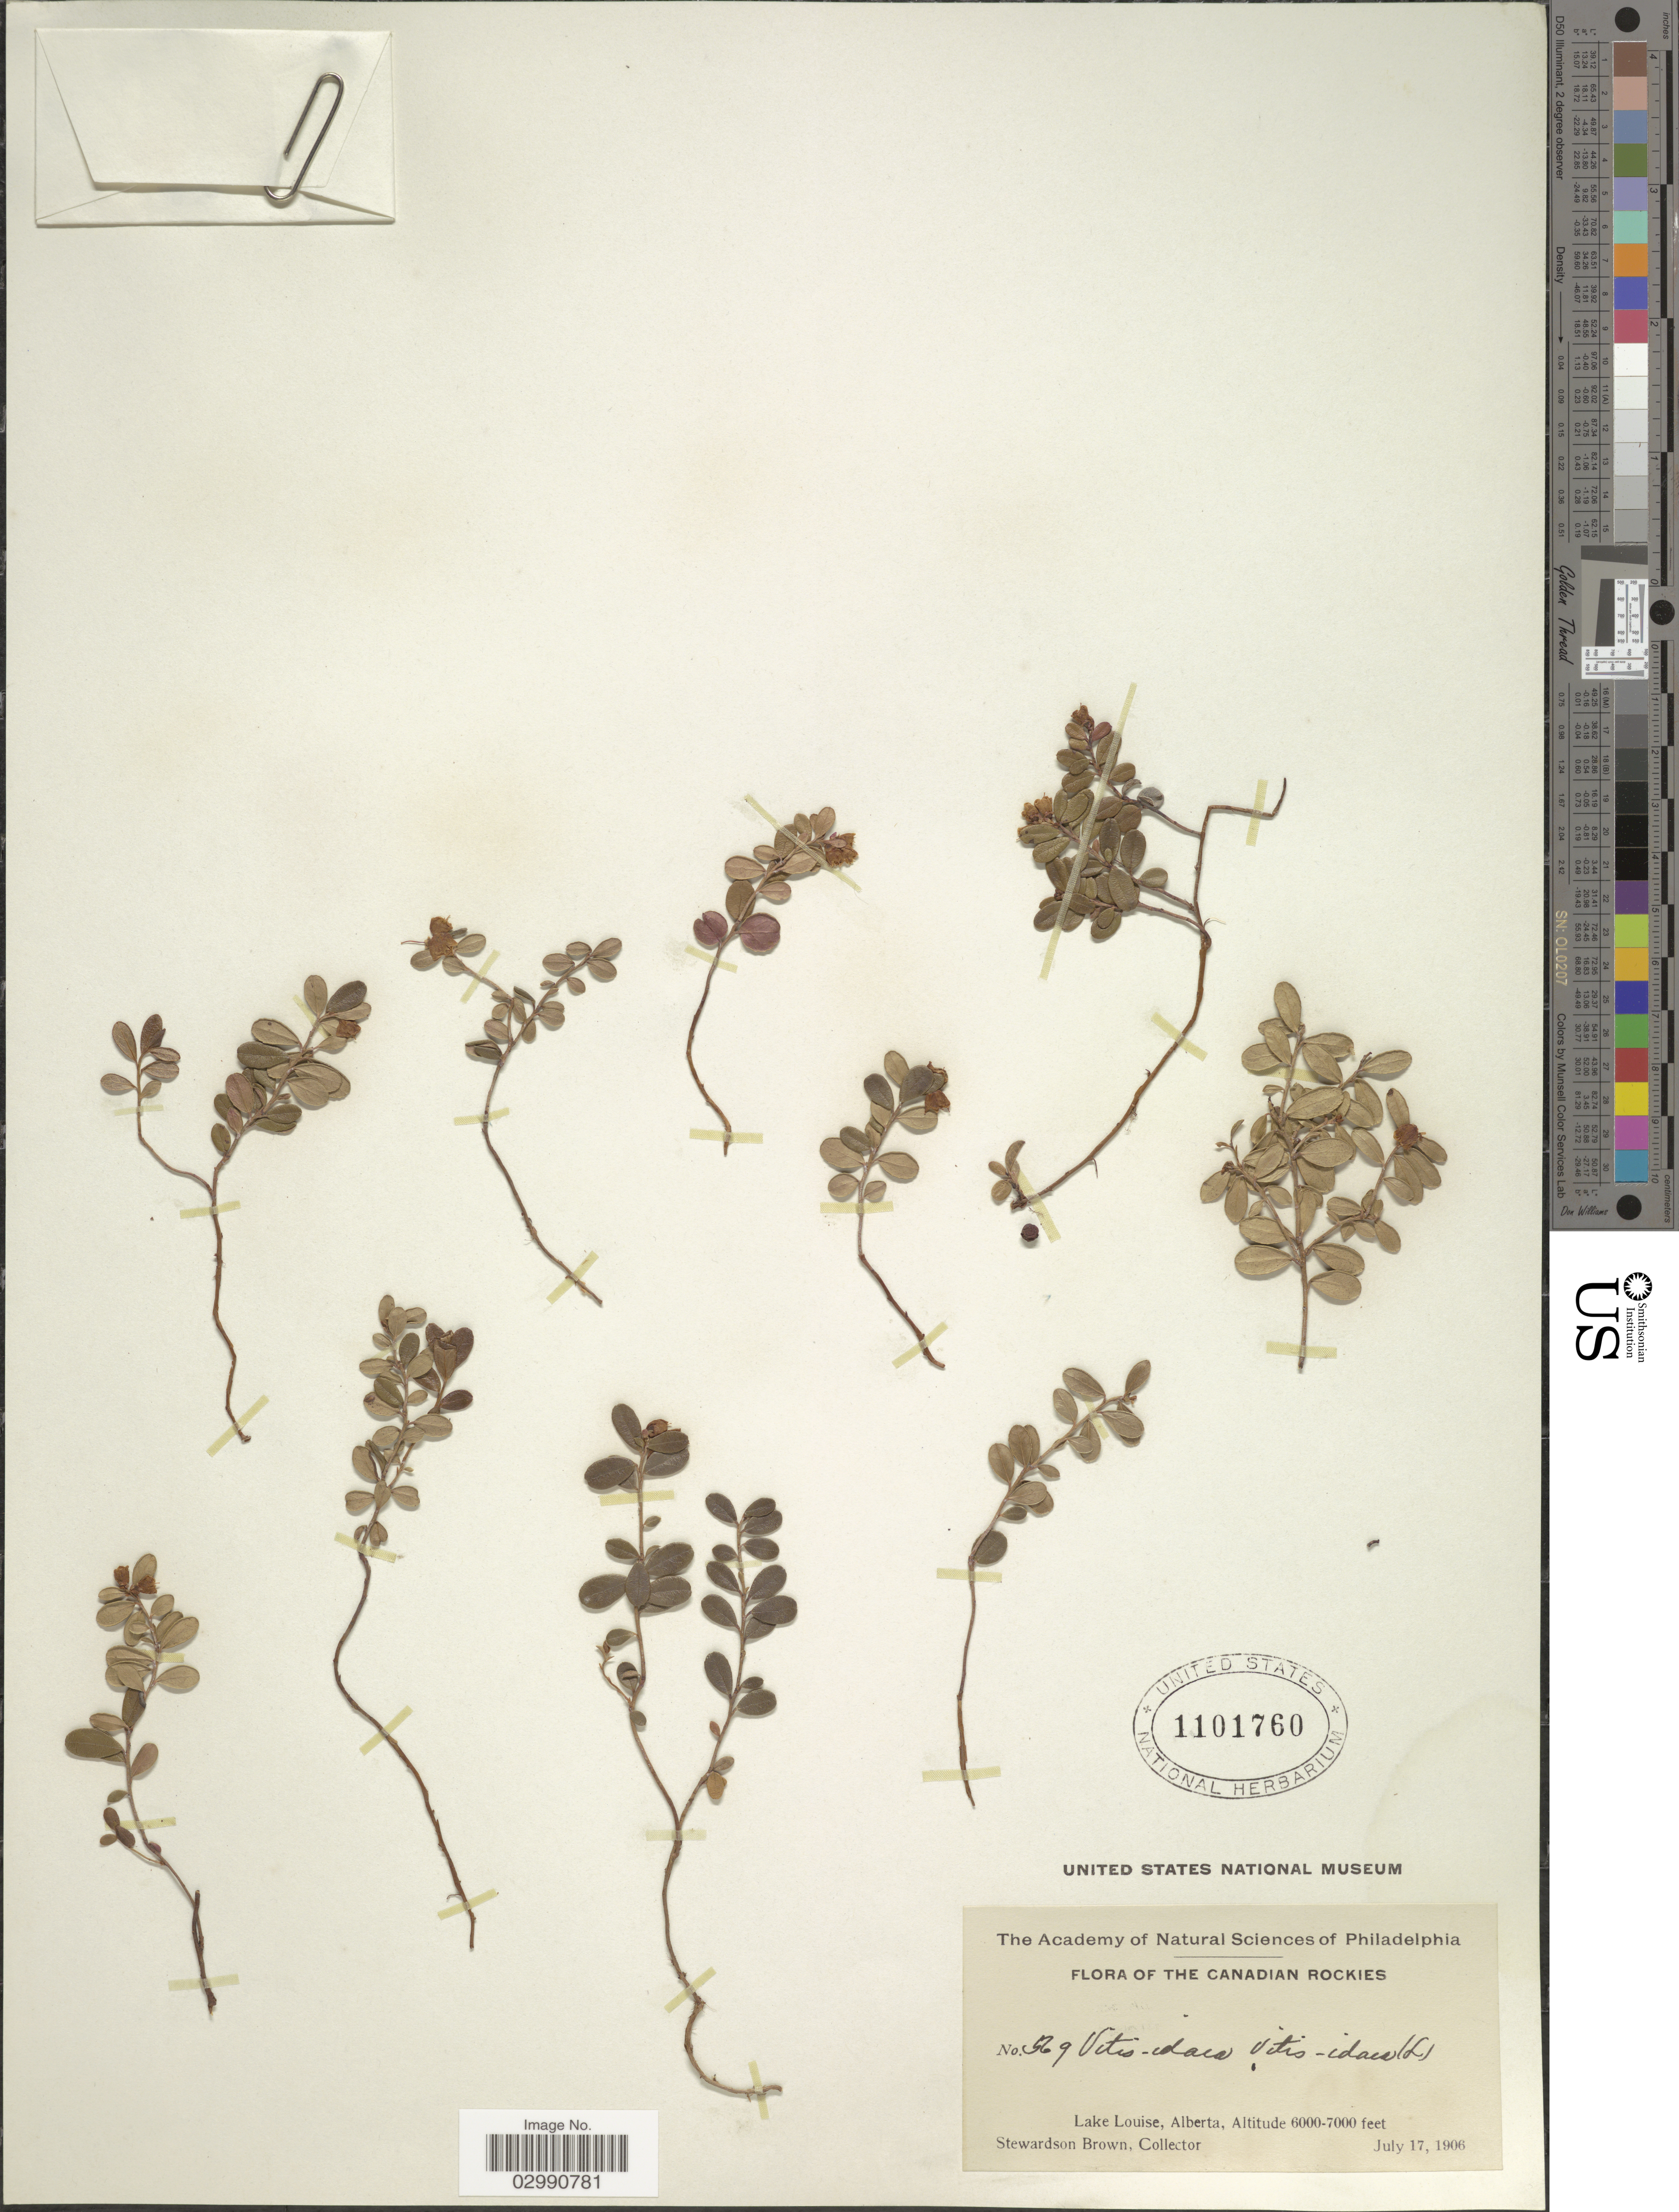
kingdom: Plantae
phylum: Tracheophyta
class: Magnoliopsida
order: Ericales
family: Ericaceae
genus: Vaccinium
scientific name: Vaccinium vitis-idaea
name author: L.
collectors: S. Brown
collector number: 569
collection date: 1906-07-17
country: Canada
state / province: Alberta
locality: The Canadian Rockies, Lake Louise, Alberta.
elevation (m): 1829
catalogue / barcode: US 1101760